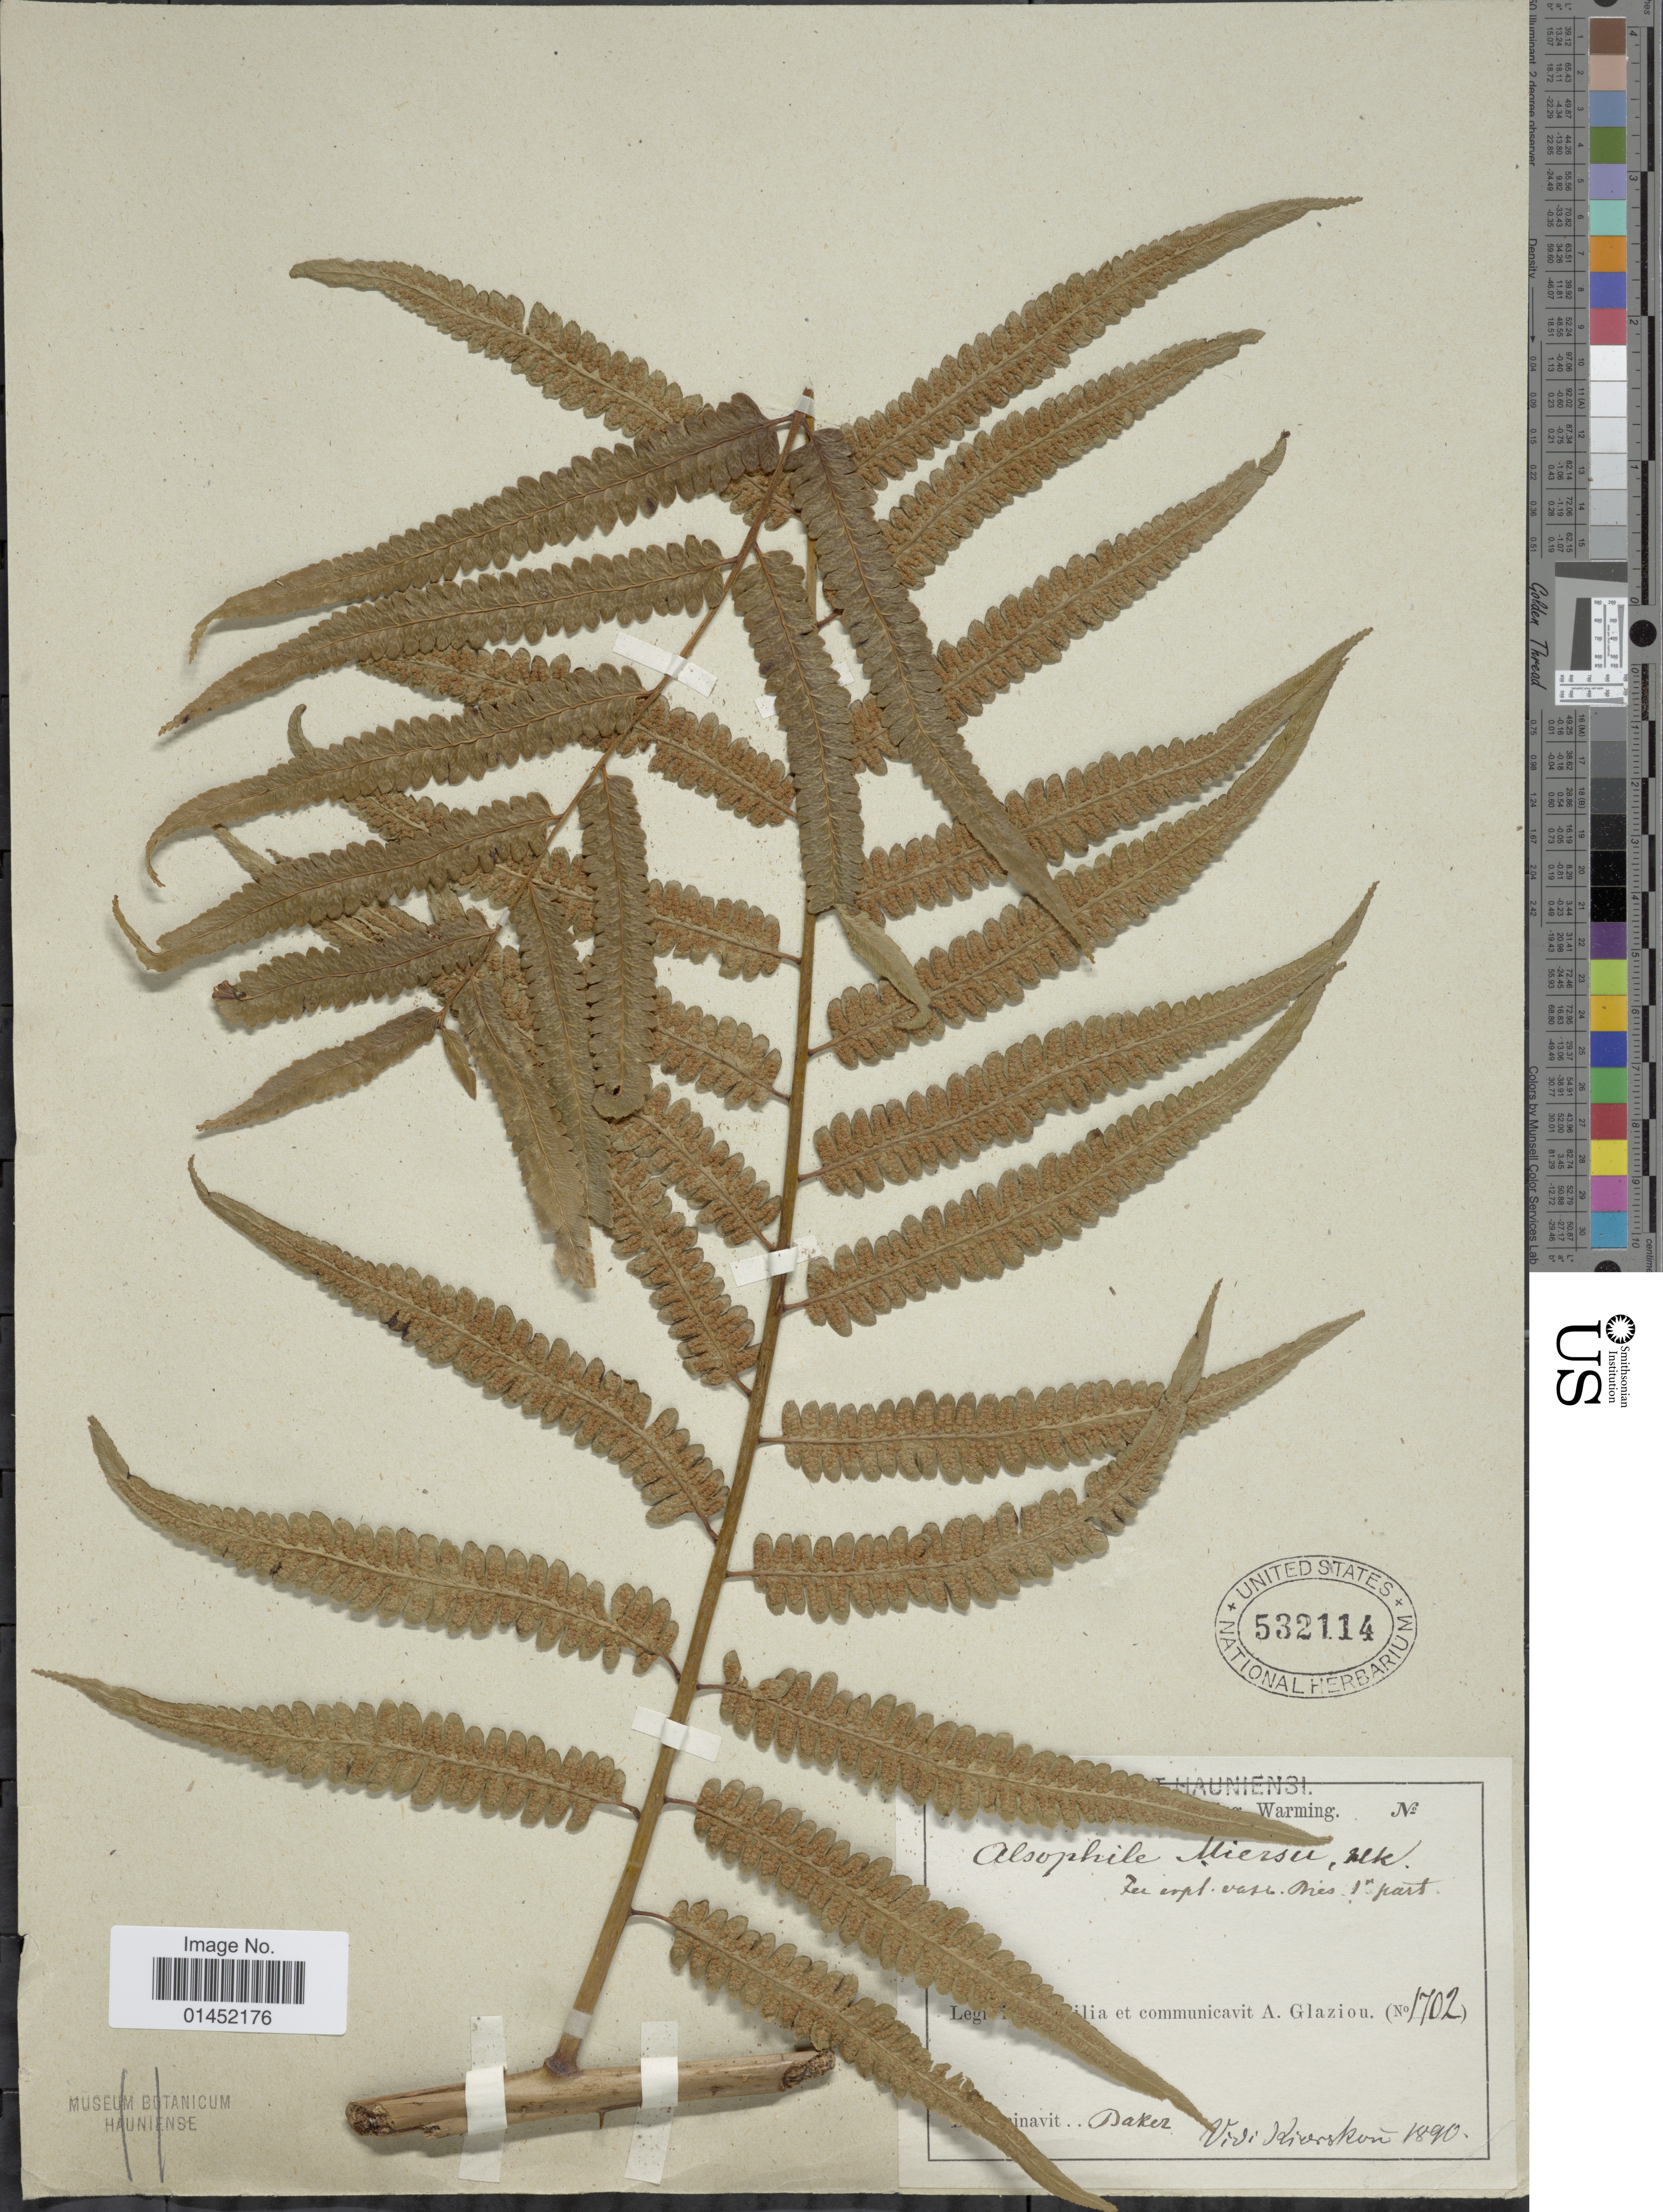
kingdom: Plantae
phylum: Tracheophyta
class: Polypodiopsida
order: Cyatheales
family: Cyatheaceae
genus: Cyathea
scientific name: Cyathea miersii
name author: (Hook.) Domin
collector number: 1702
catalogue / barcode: US 532114